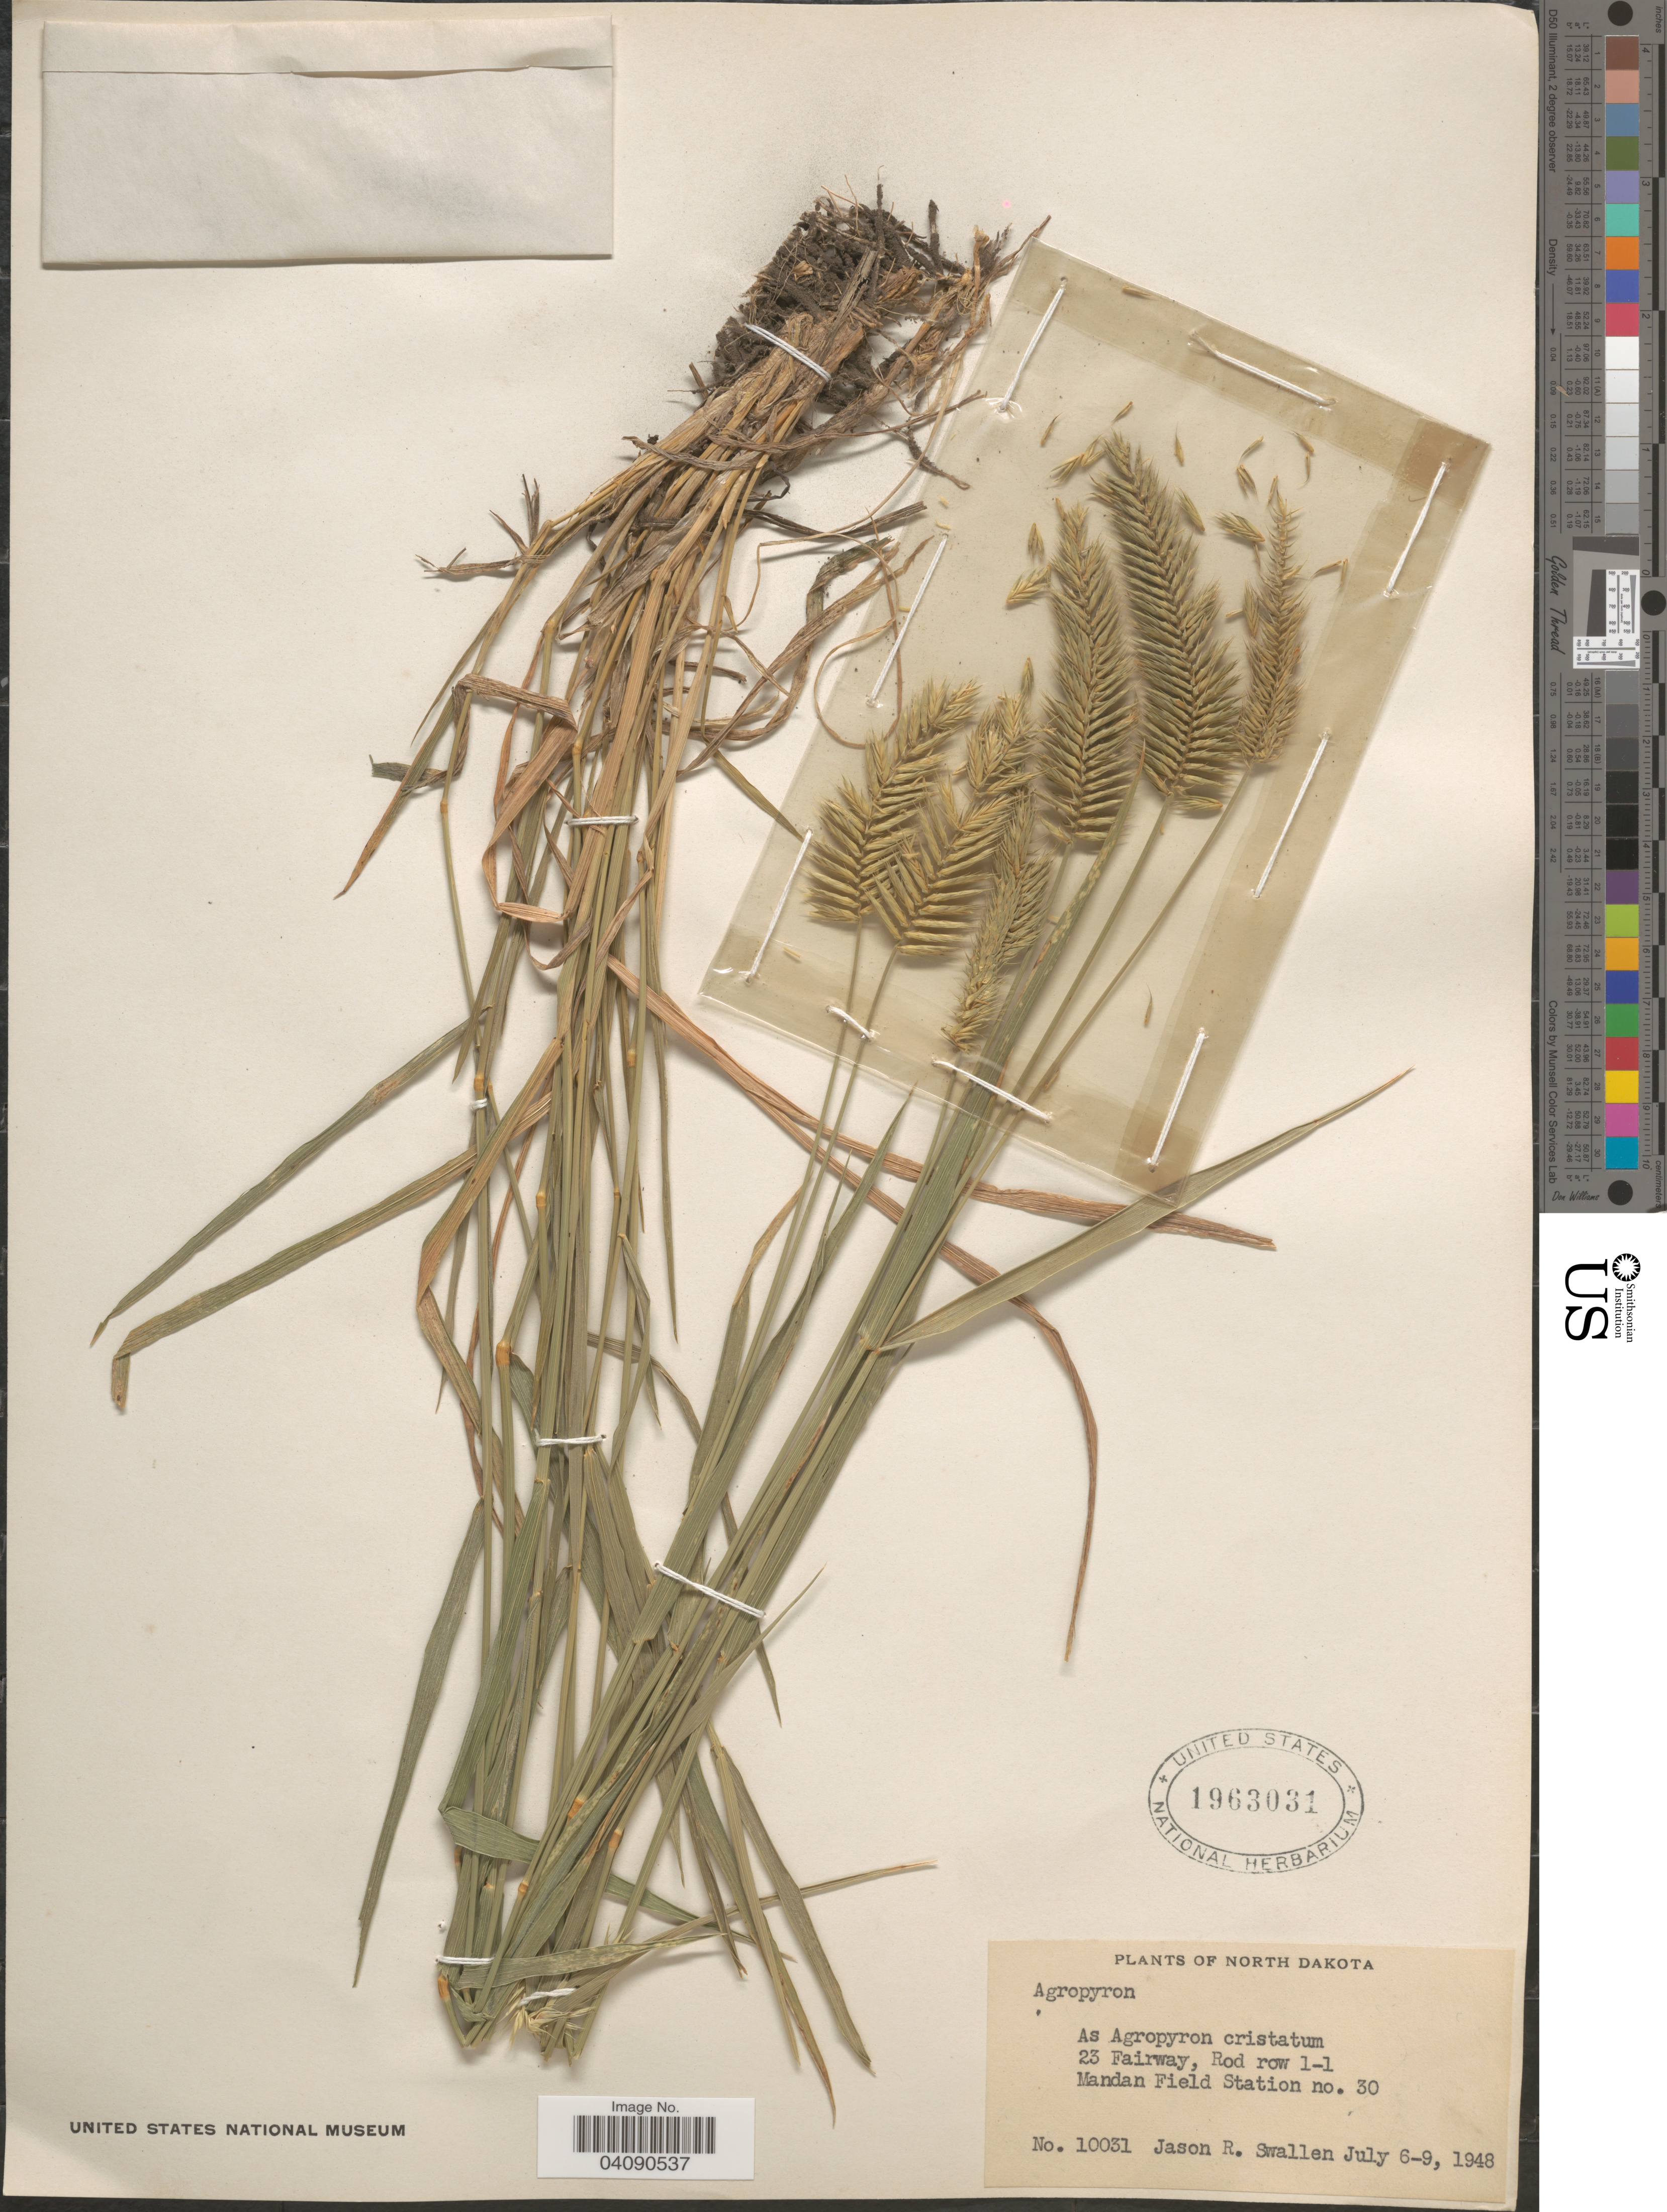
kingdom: Plantae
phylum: Tracheophyta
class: Liliopsida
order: Poales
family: Poaceae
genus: Agropyron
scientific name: Agropyron sp.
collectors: J. R. Swallen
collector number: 10031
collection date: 1948-07-06/1948-07-09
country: United States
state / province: North Dakota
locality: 23 Fairway, Rod row 1-1. Mandan Field Station no. 30.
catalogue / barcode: US 1963031